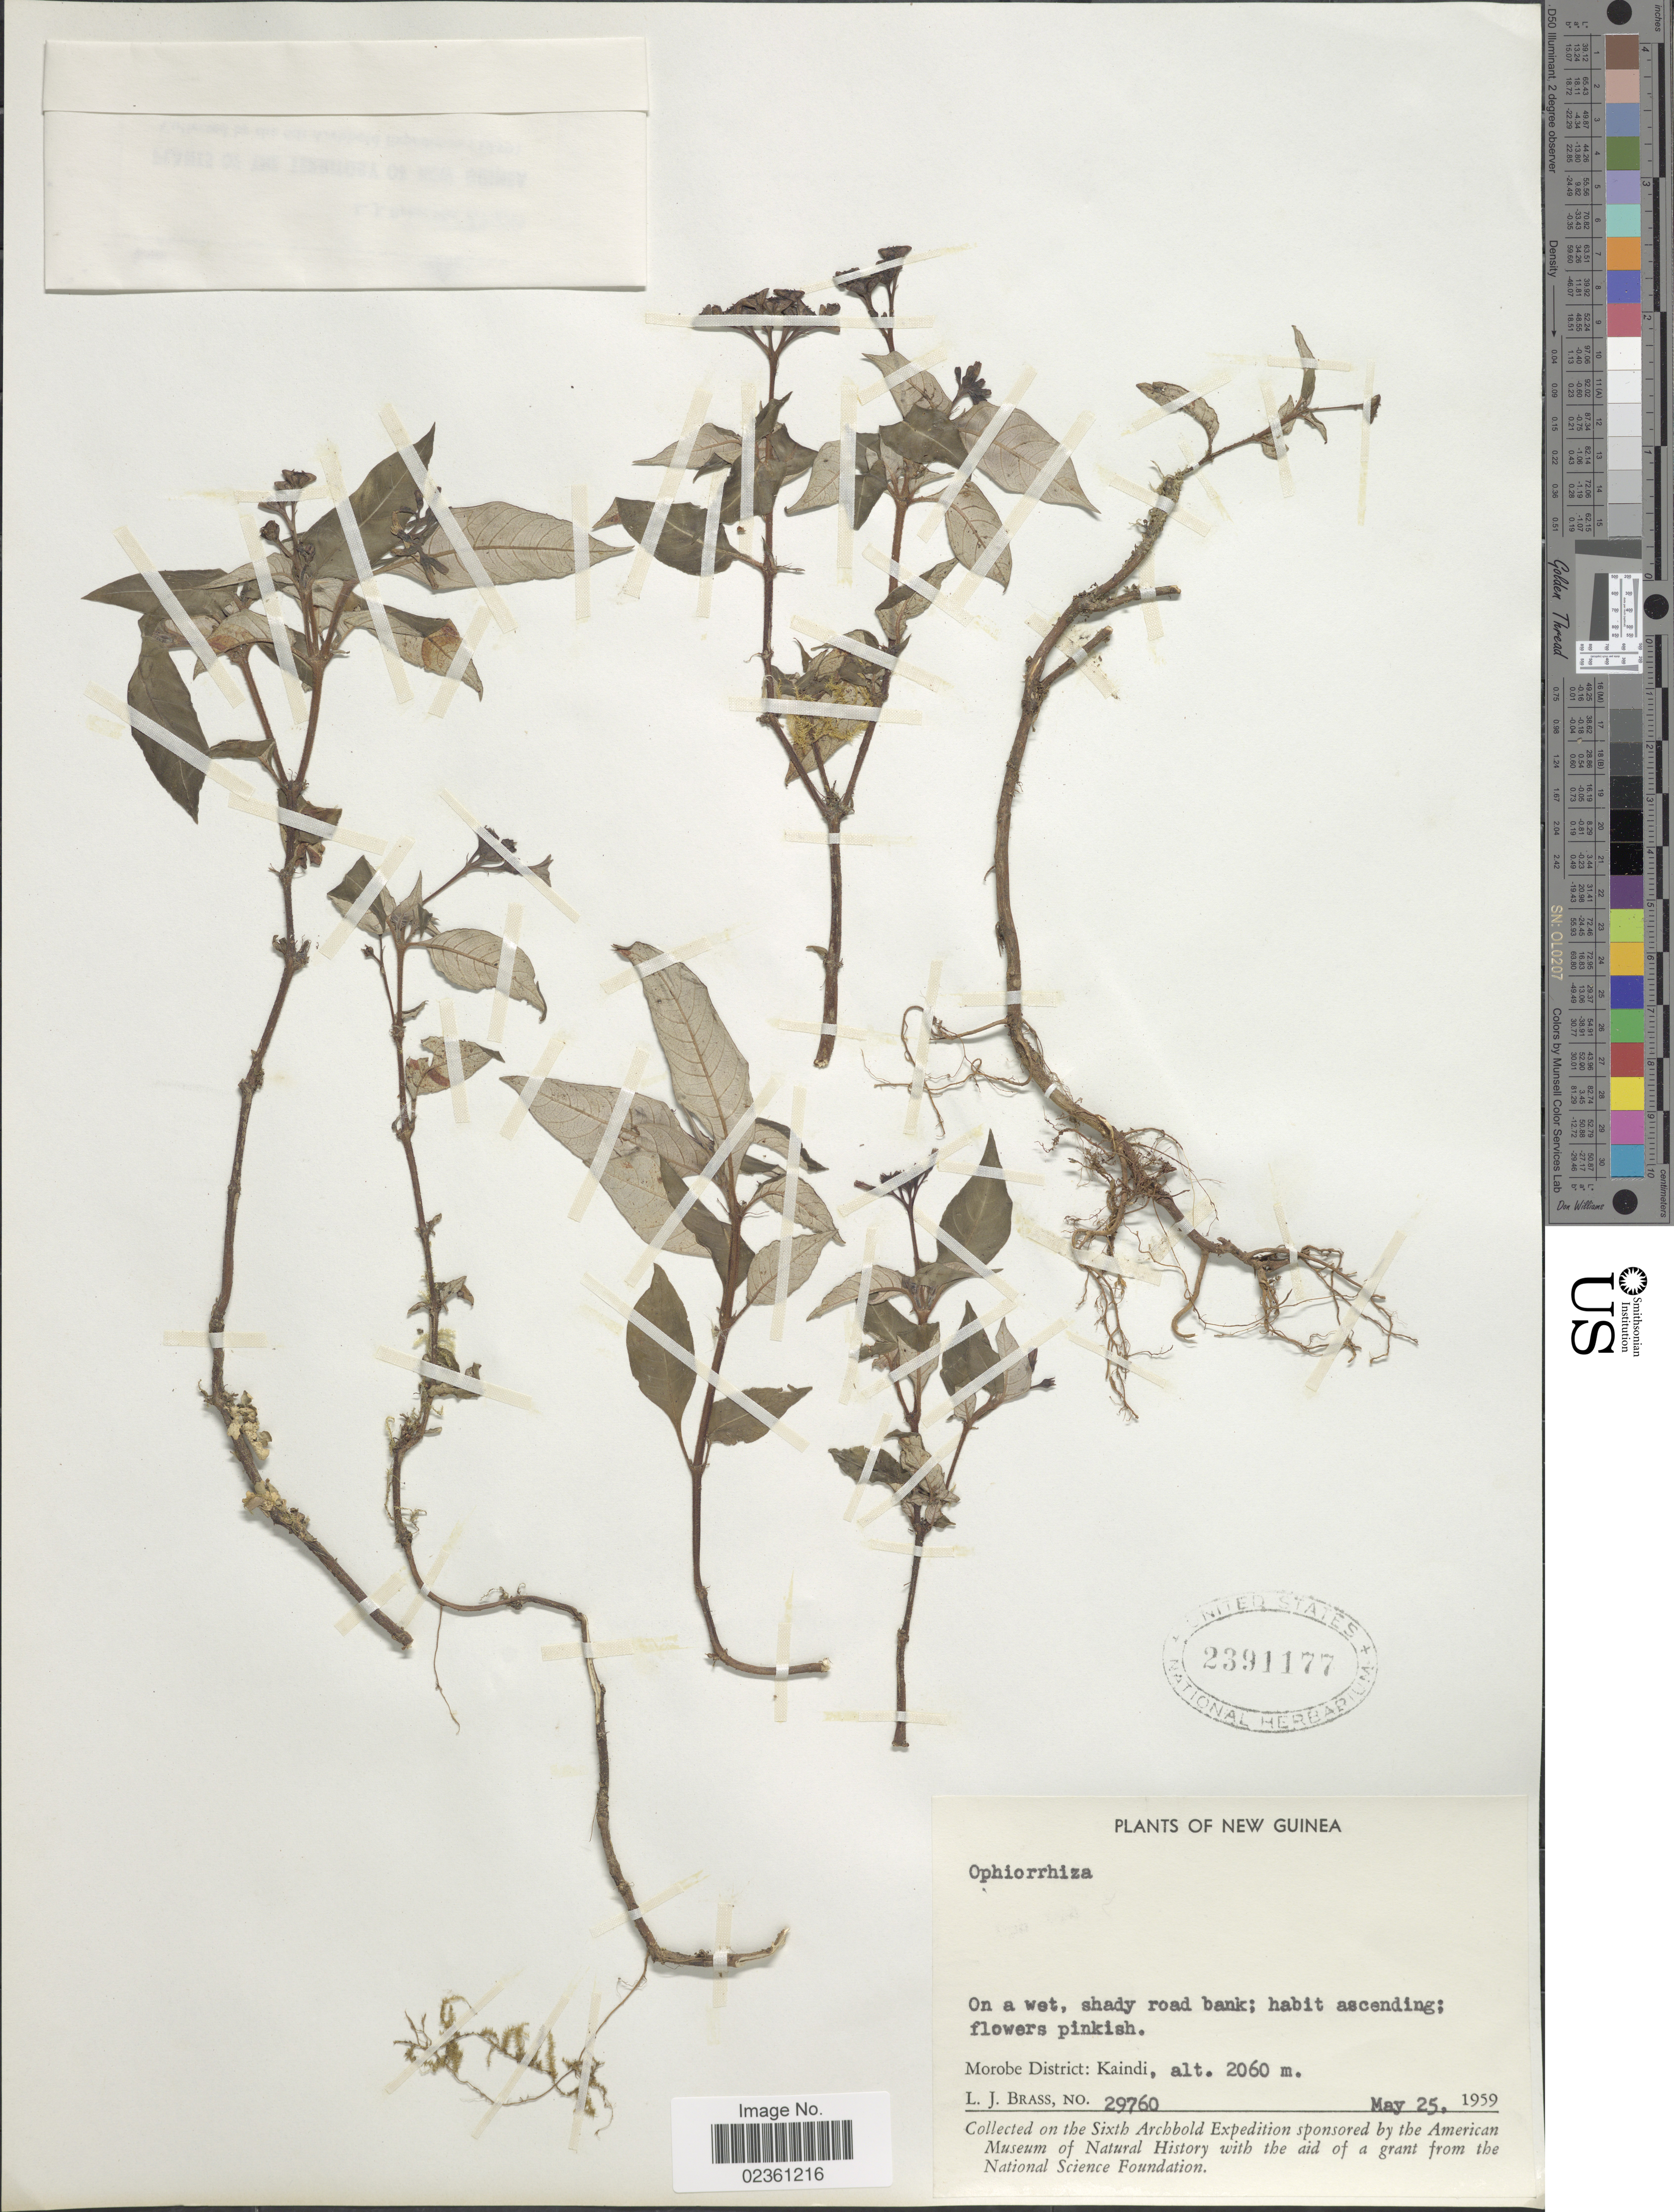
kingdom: Plantae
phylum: Tracheophyta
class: Magnoliopsida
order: Gentianales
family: Rubiaceae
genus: Ophiorrhiza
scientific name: Ophiorrhiza sp.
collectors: L. J. Brass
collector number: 29760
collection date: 1959-05-25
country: Papua New Guinea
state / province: Morobe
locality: New Guinea, On a wet, shady road bank; Morobe District: Kaindi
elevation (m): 2060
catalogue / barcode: US 2391177